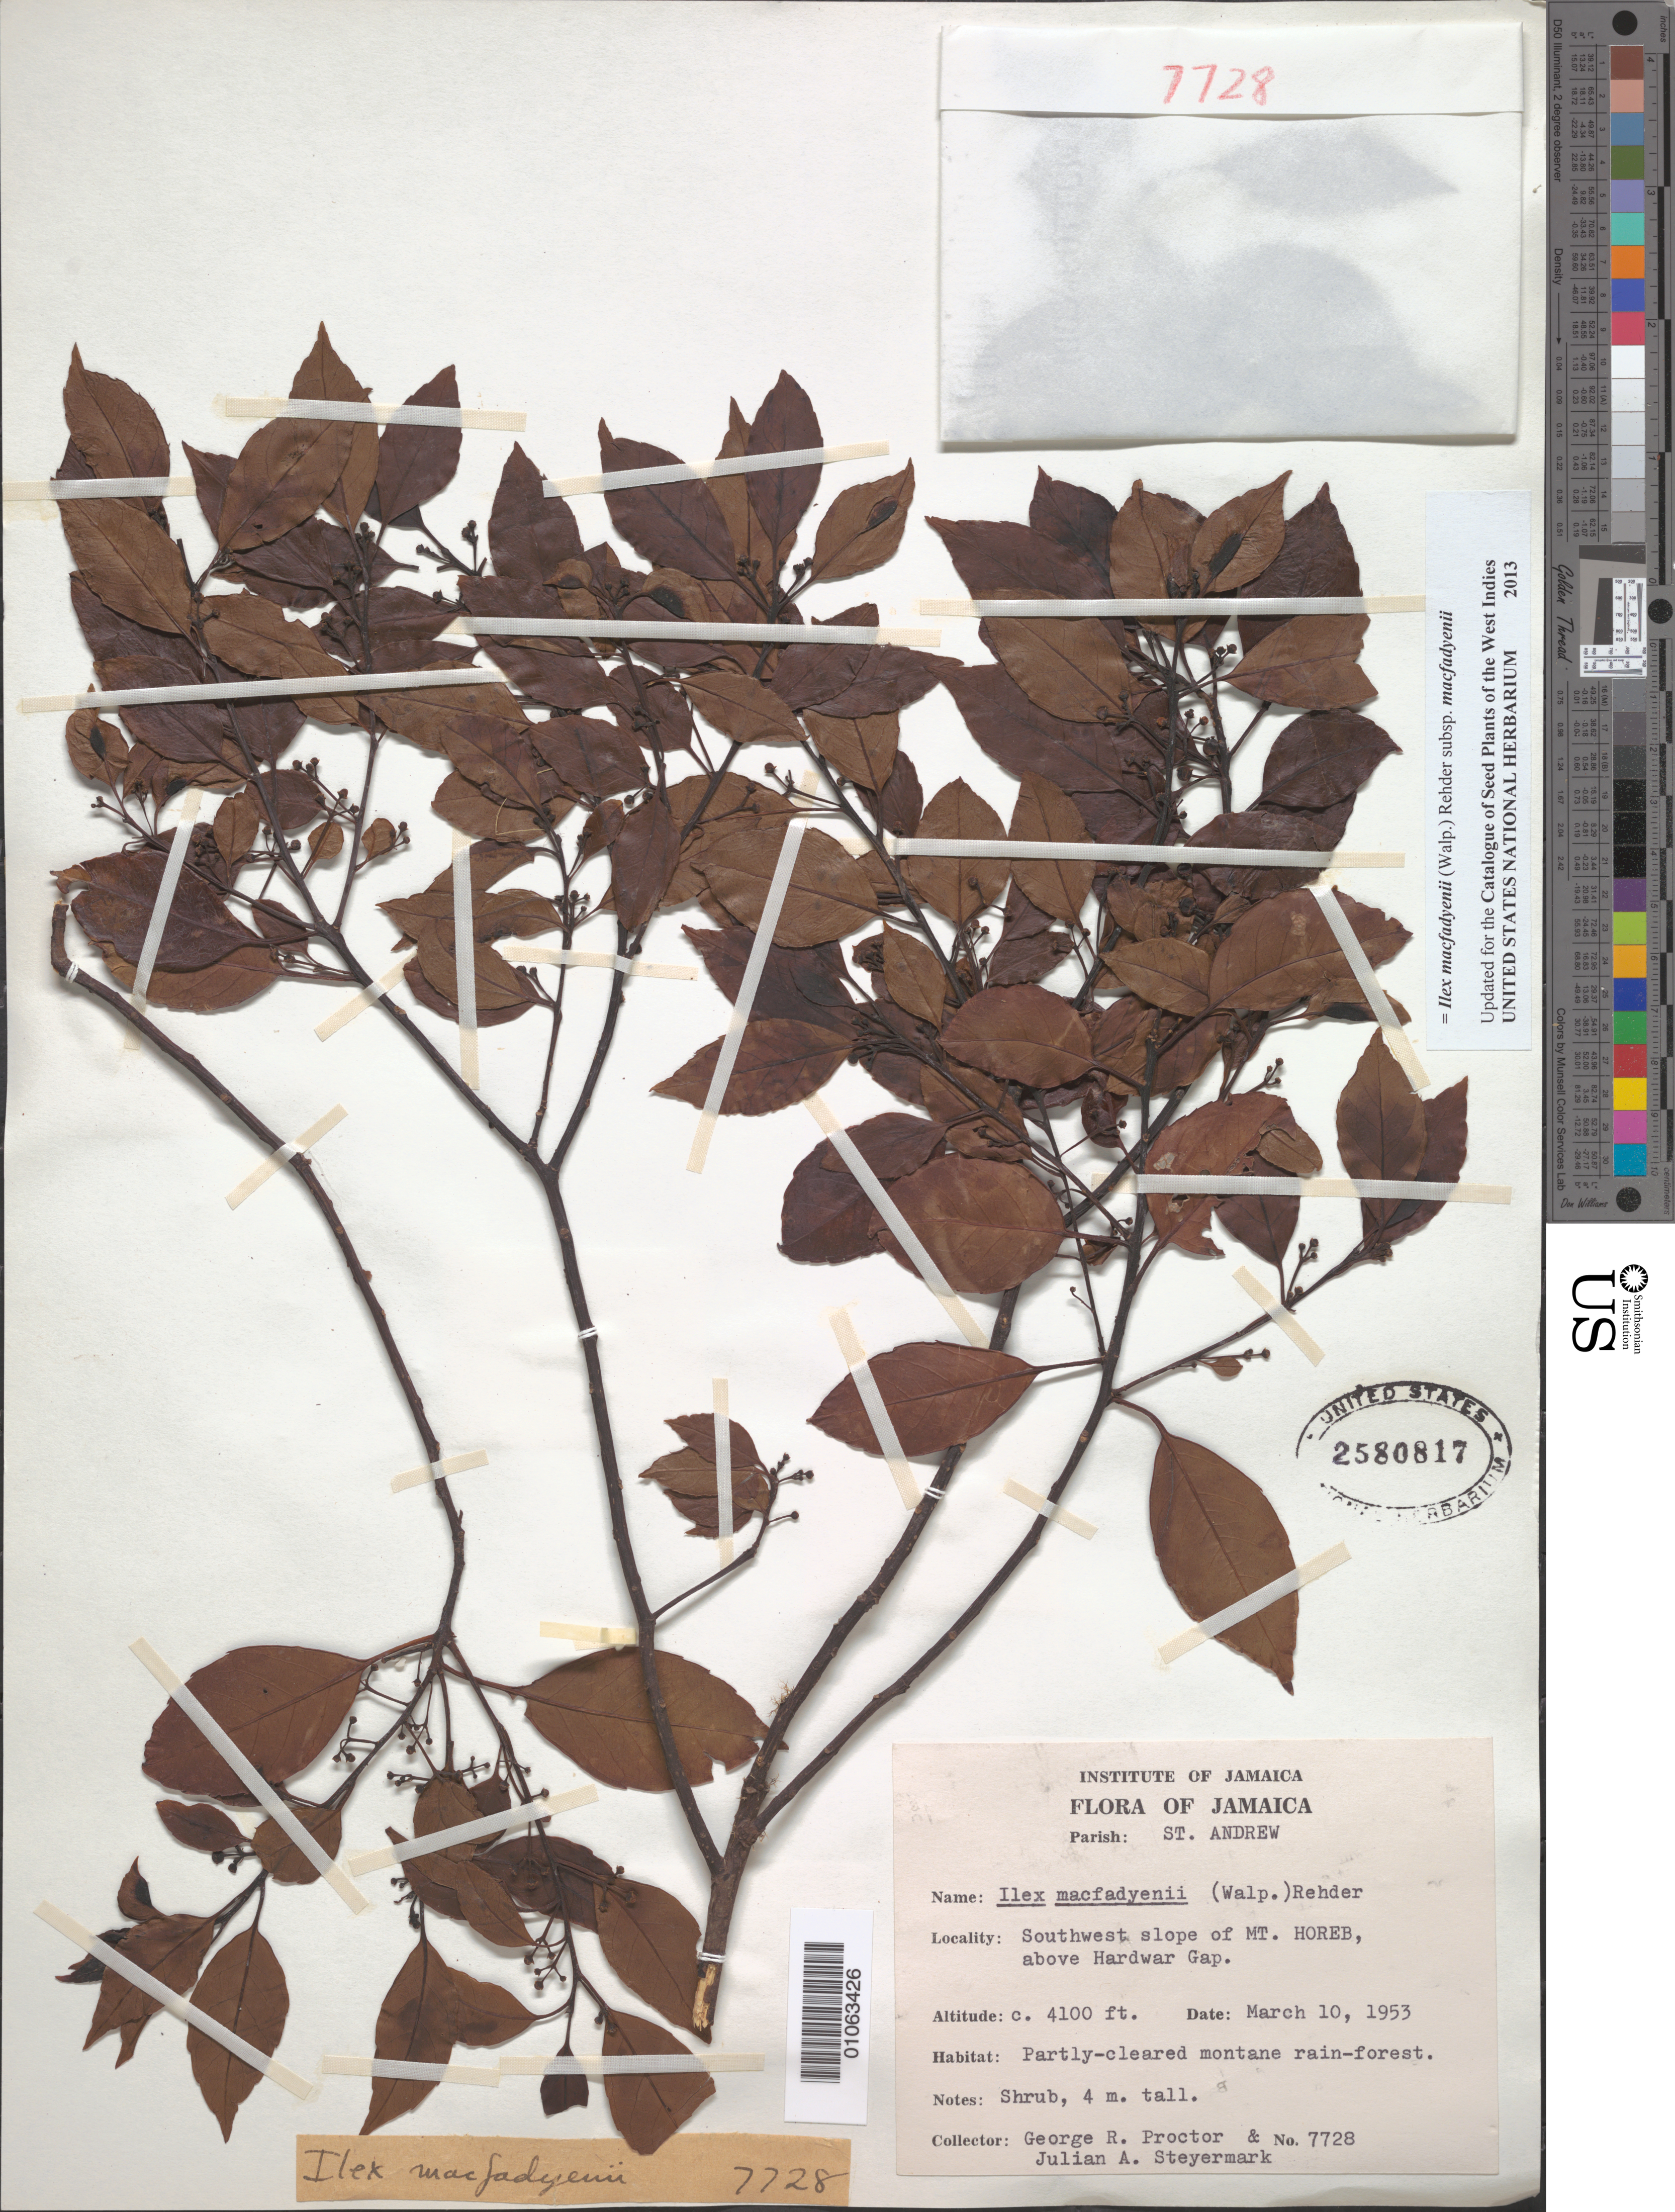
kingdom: Plantae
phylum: Tracheophyta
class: Magnoliopsida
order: Aquifoliales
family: Aquifoliaceae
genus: Ilex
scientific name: Ilex macfadyenii subsp. macfadyenii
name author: (Walp.) Rehder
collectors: G. R. Proctor & J. Steyermark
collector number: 7728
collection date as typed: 10 Mar 1953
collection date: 1953-03-10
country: Jamaica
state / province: Saint Andrew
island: Jamaica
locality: Southwest slope of Mt. Horeb, above Hardwar Gap.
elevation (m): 1250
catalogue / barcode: US 2580817